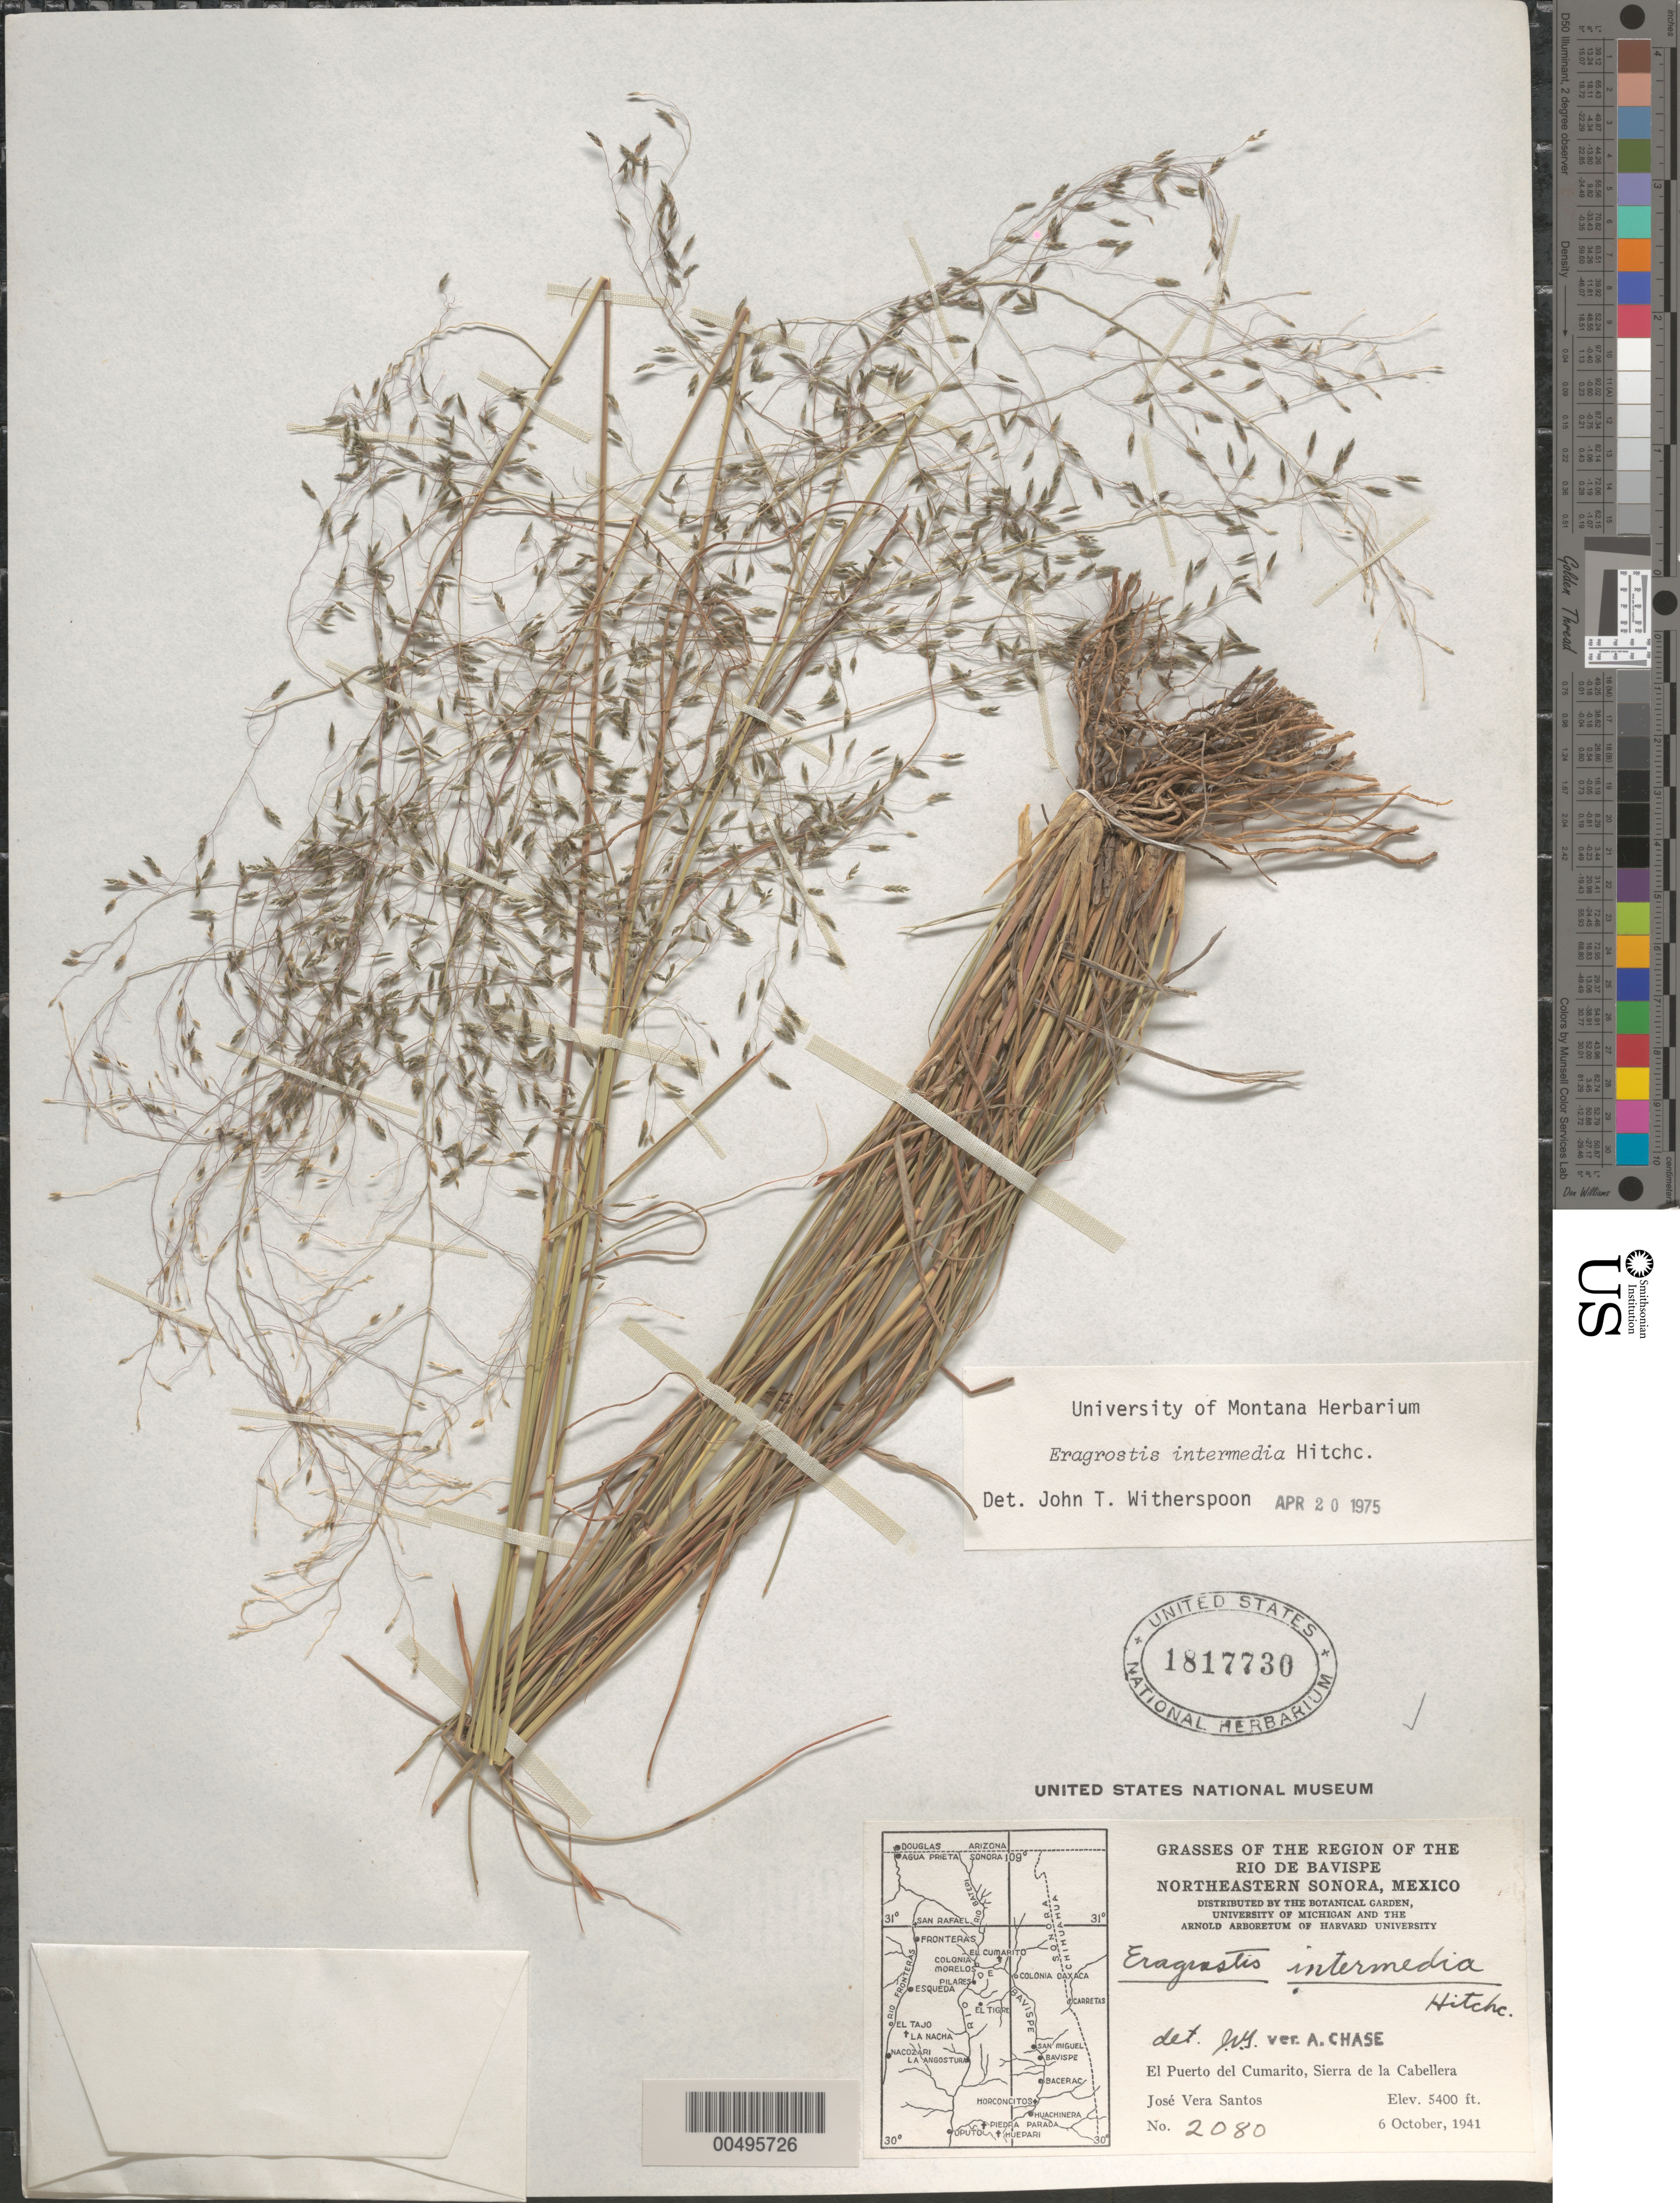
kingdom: Plantae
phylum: Tracheophyta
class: Liliopsida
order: Poales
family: Poaceae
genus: Eragrostis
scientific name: Eragrostis intermedia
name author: Hitchc.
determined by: Witherspoon, John T.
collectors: J. V. Santos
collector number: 2080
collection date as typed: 6 Oct 1941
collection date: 1941-10-06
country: Mexico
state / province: Sonora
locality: Region of the Rio de Bavispe, NE Sonora, El Puerto del Cumarito, Sierra de la Cabellera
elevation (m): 1646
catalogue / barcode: US 1817730